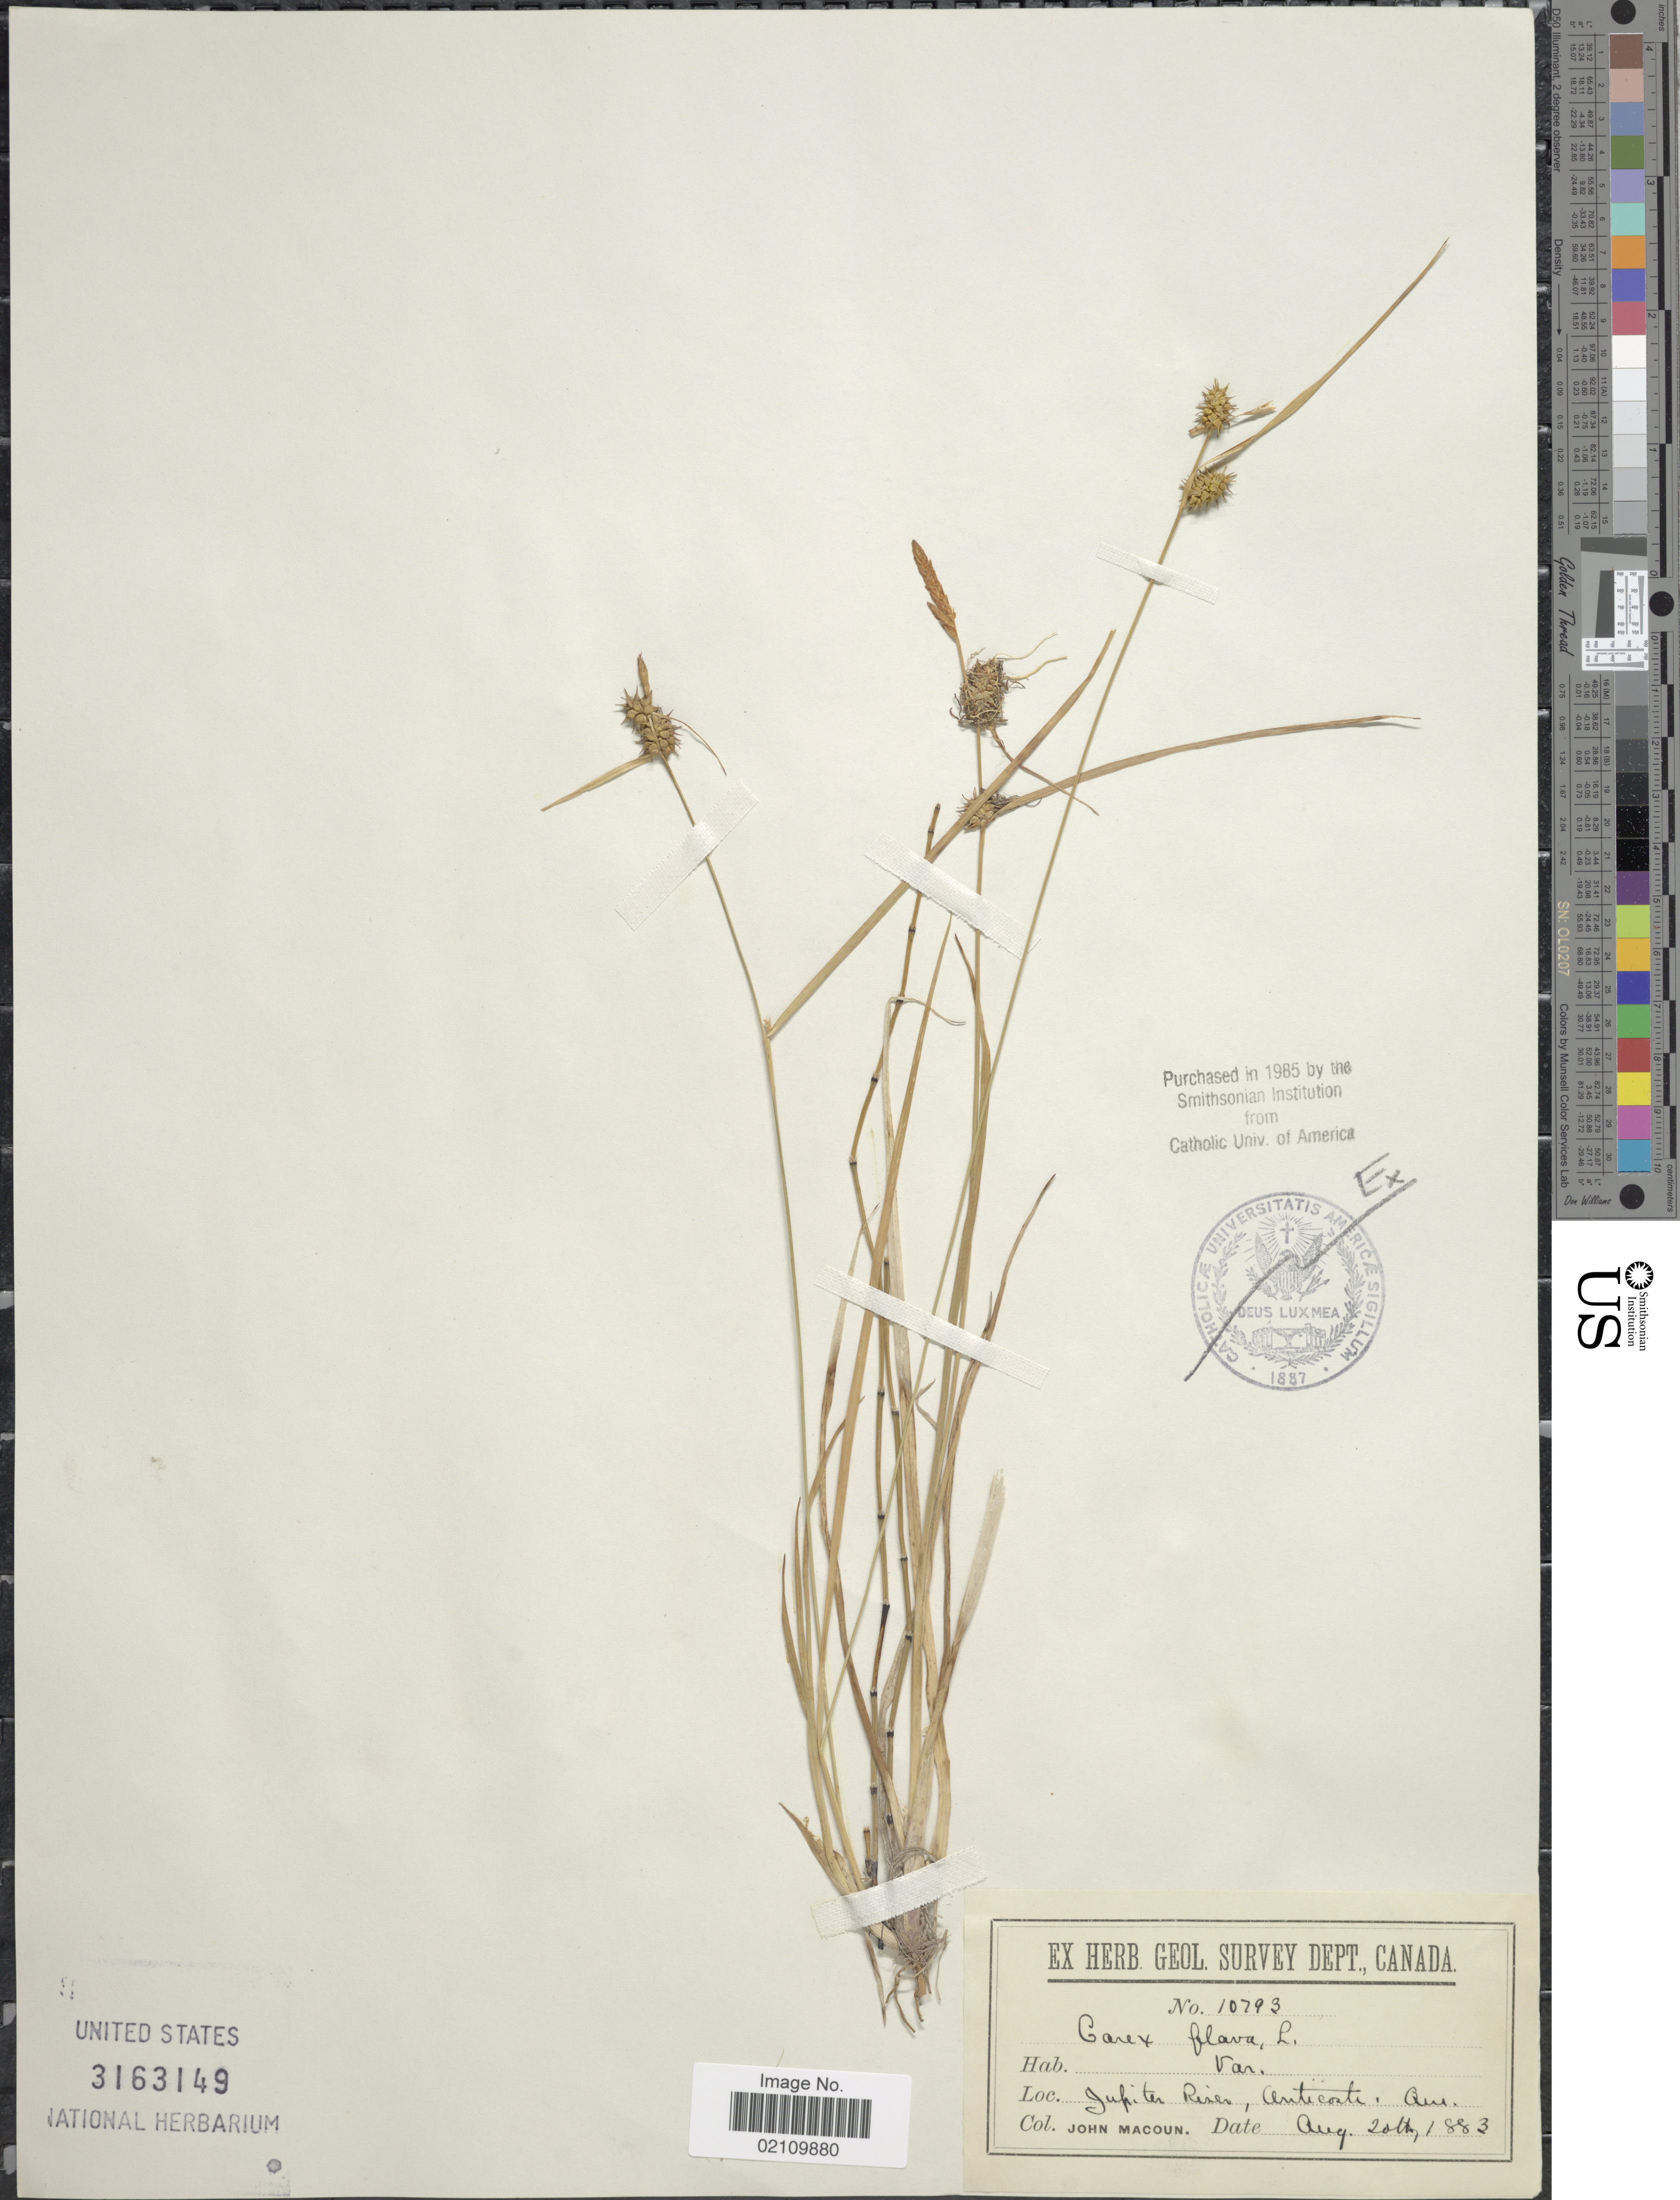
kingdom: Plantae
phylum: Tracheophyta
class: Liliopsida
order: Poales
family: Cyperaceae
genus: Carex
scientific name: Carex flava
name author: L.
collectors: J. Macoun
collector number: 10793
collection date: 1883-08-20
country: Canada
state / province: Ontario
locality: Jupiter River, Anticosti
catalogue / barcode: US 3163149